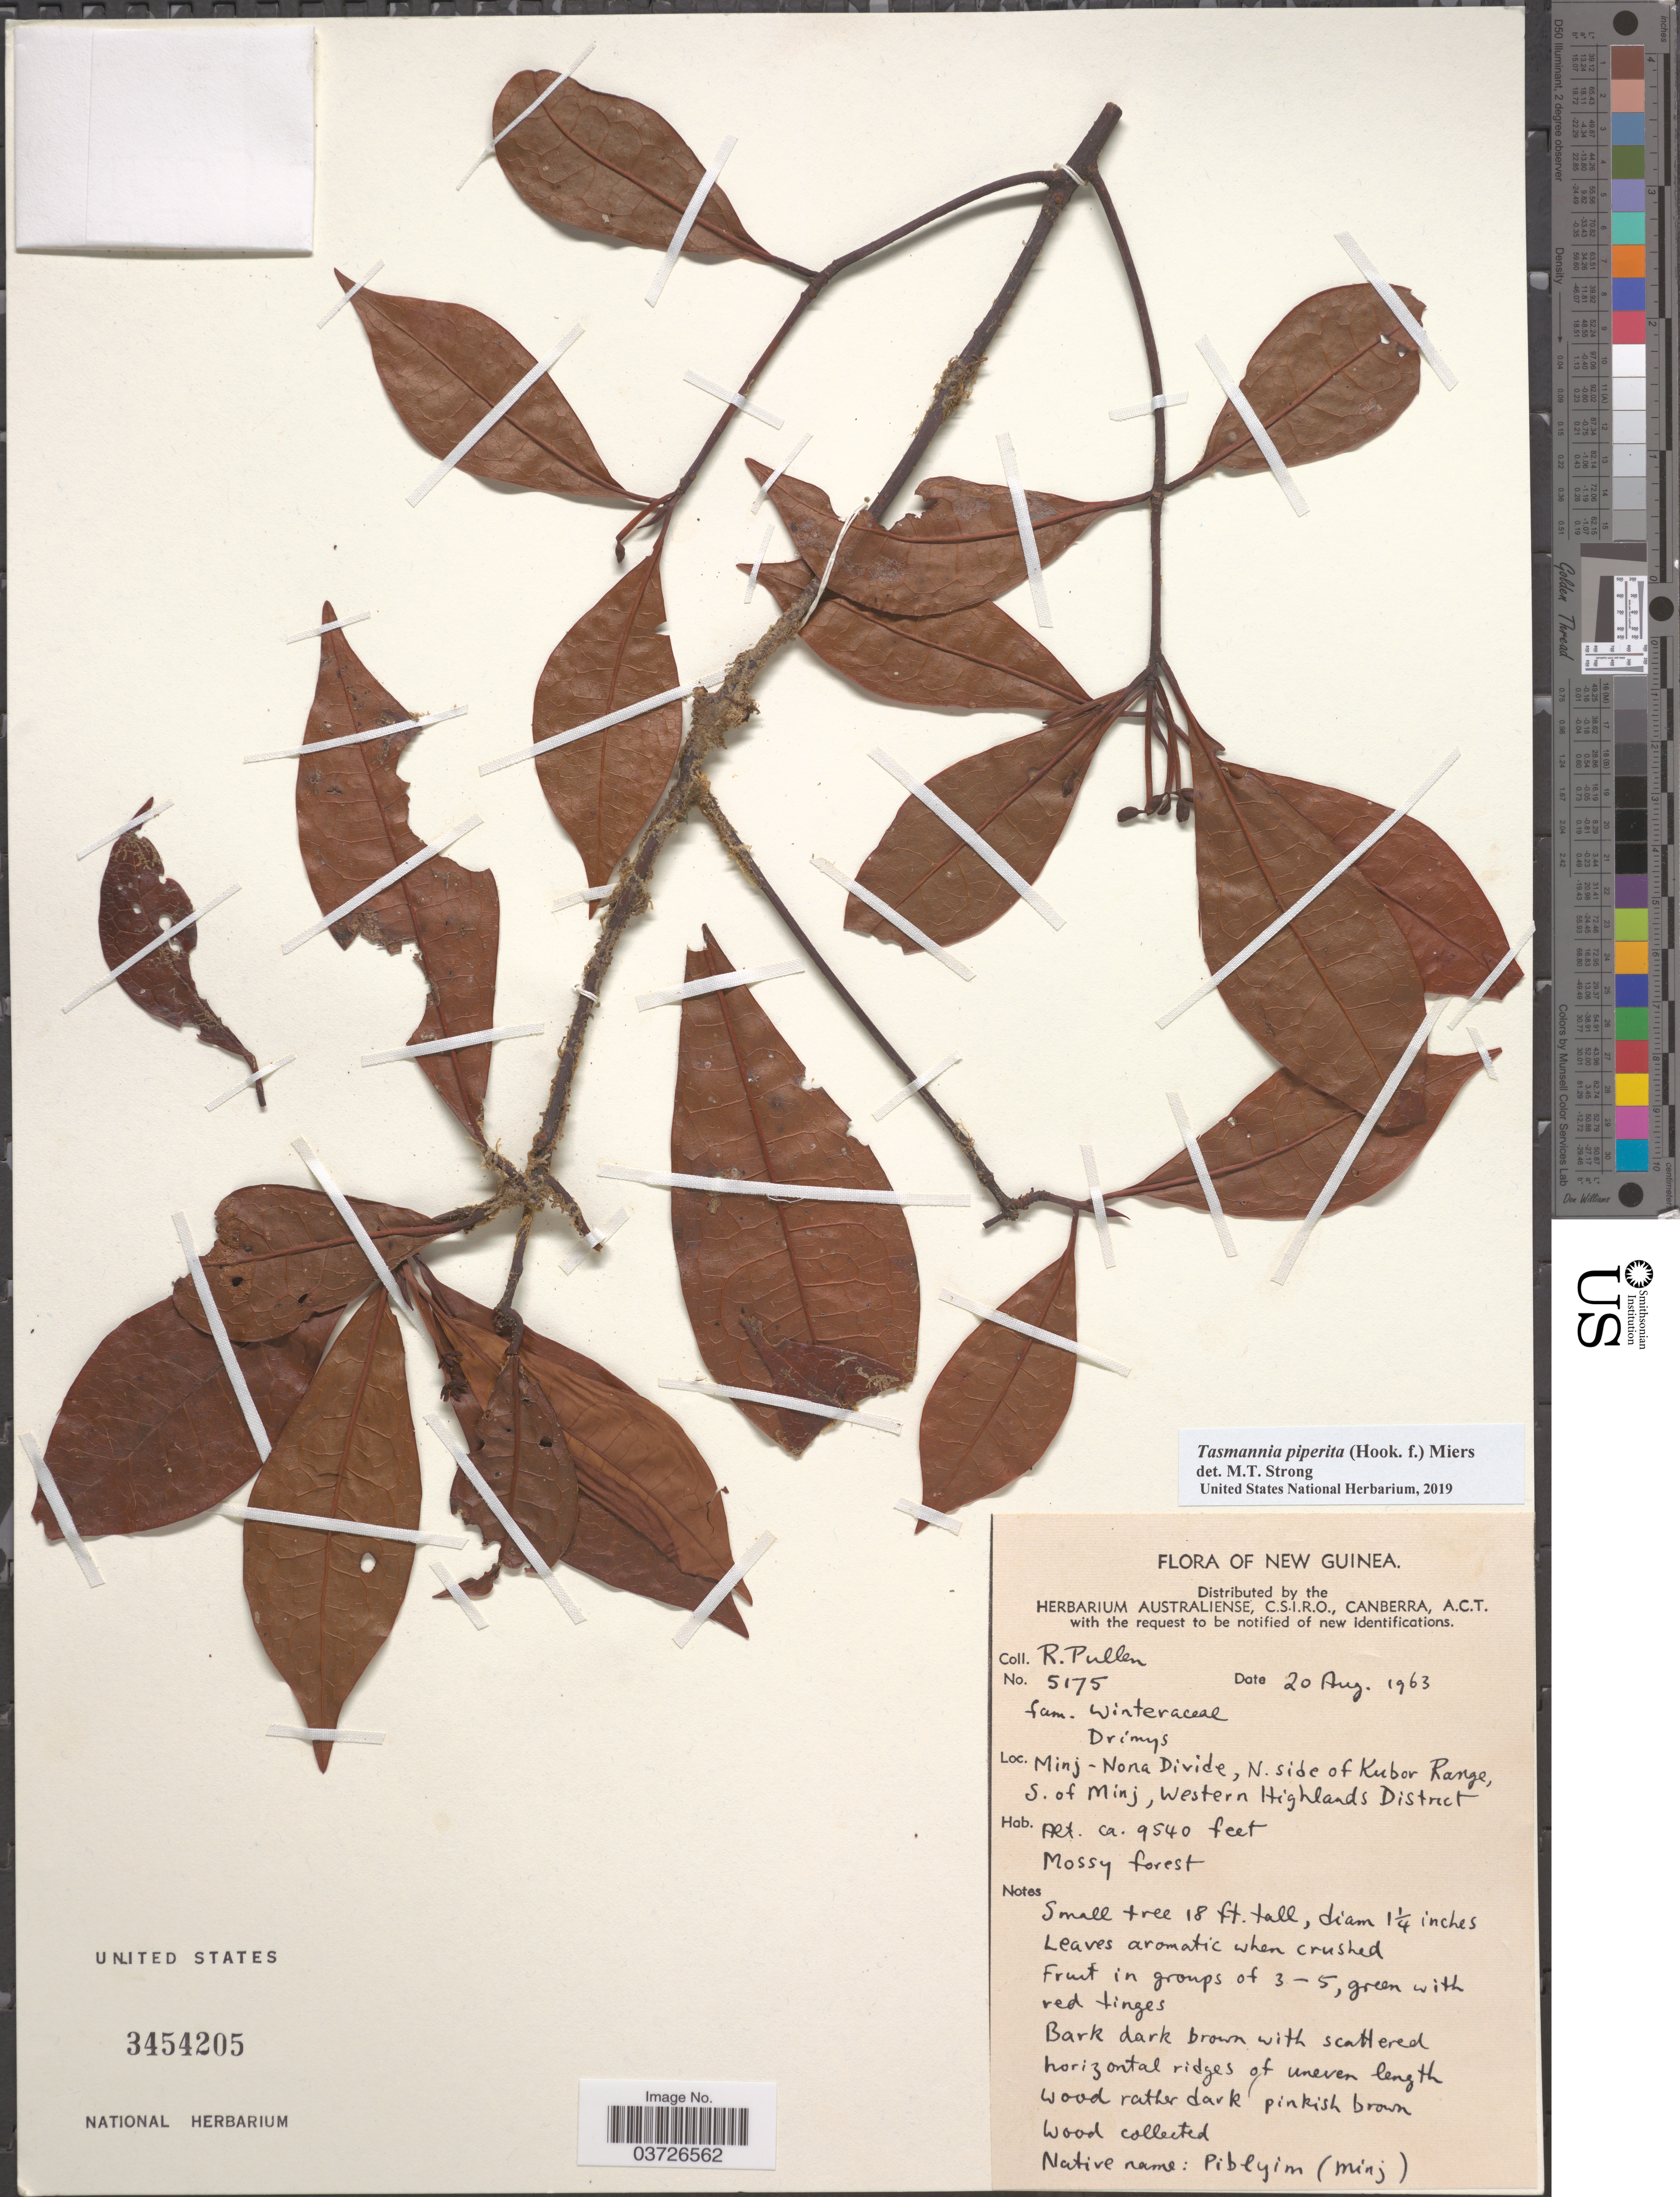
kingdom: Plantae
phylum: Tracheophyta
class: Magnoliopsida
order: Canellales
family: Winteraceae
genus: Tasmannia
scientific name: Tasmannia piperita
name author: (Hook. f.) Miers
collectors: R. Pullen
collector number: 5175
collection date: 1963-08-20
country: Papua New Guinea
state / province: Western Highlands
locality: New Guinea. Minj-Nona Divide, N. side of Kubor Range, S. of Minj, Western Highlands District.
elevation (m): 2908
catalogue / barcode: US 3454205